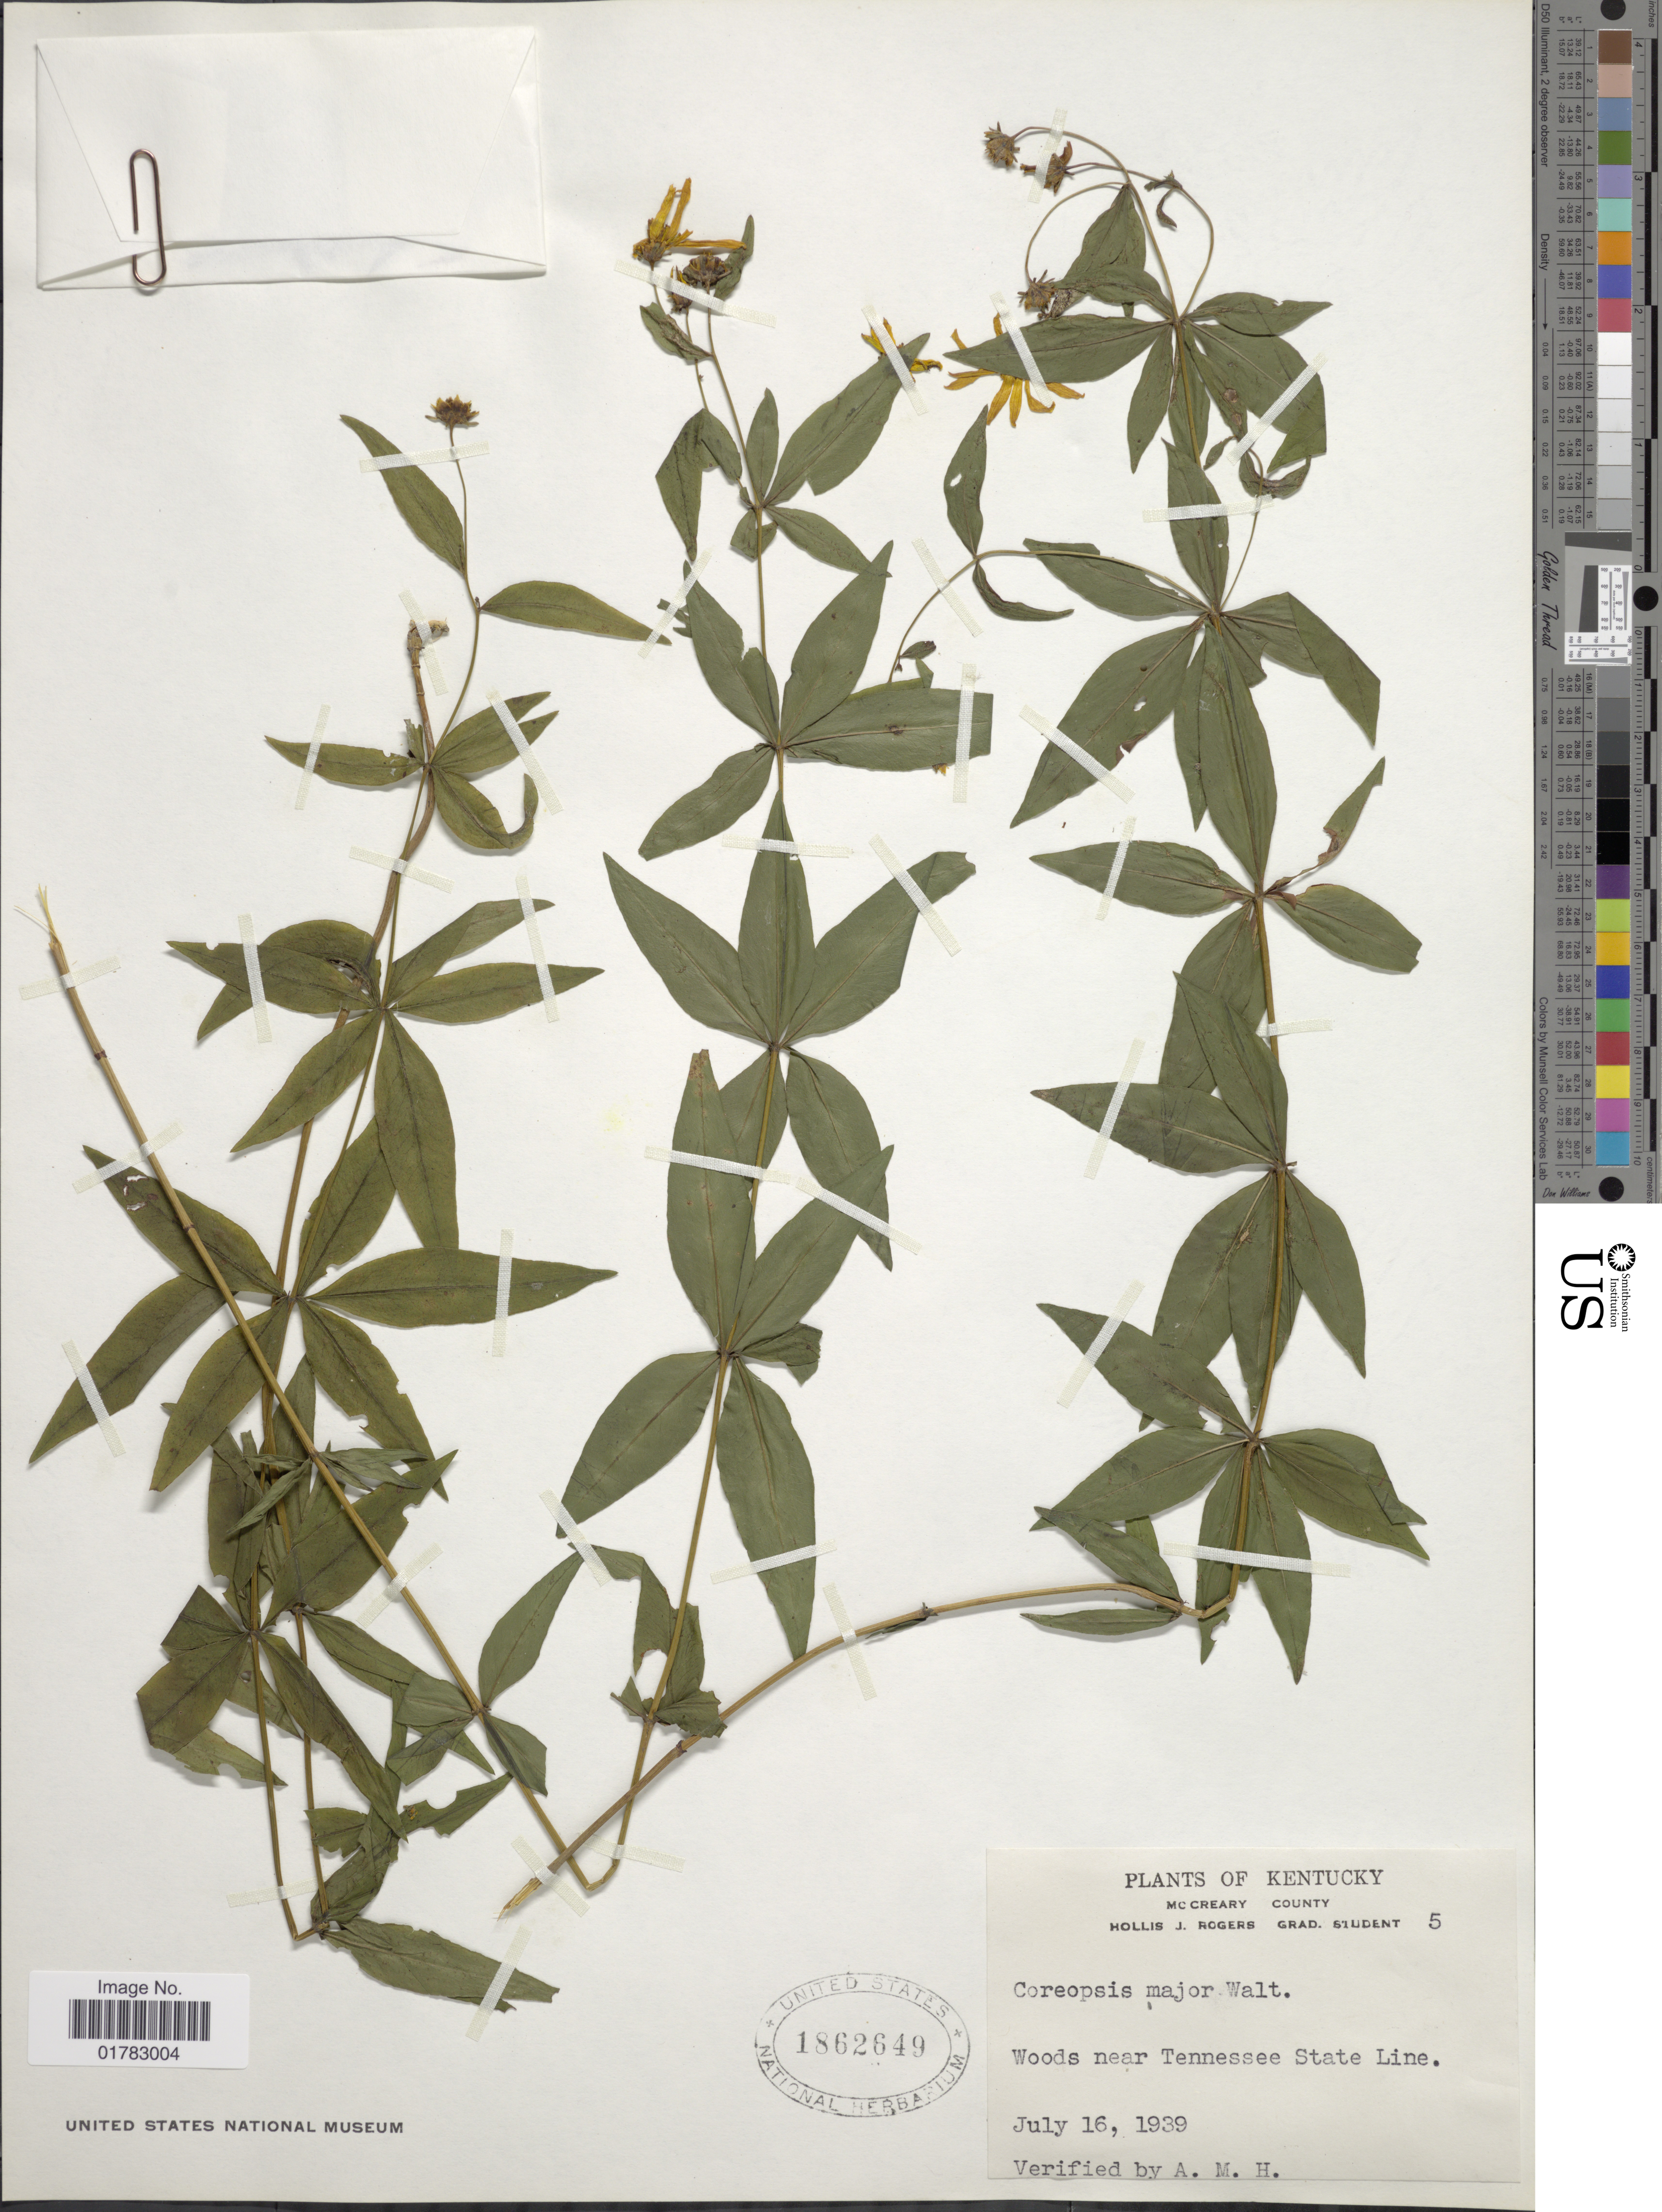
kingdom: Plantae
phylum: Tracheophyta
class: Magnoliopsida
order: Asterales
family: Asteraceae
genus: Coreopsis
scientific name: Coreopsis major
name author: Walter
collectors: H. J. Rogers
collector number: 5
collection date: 1939-07-16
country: United States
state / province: Kentucky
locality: Woods near Tennessee State Line, McCrear County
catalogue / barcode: US 1862649